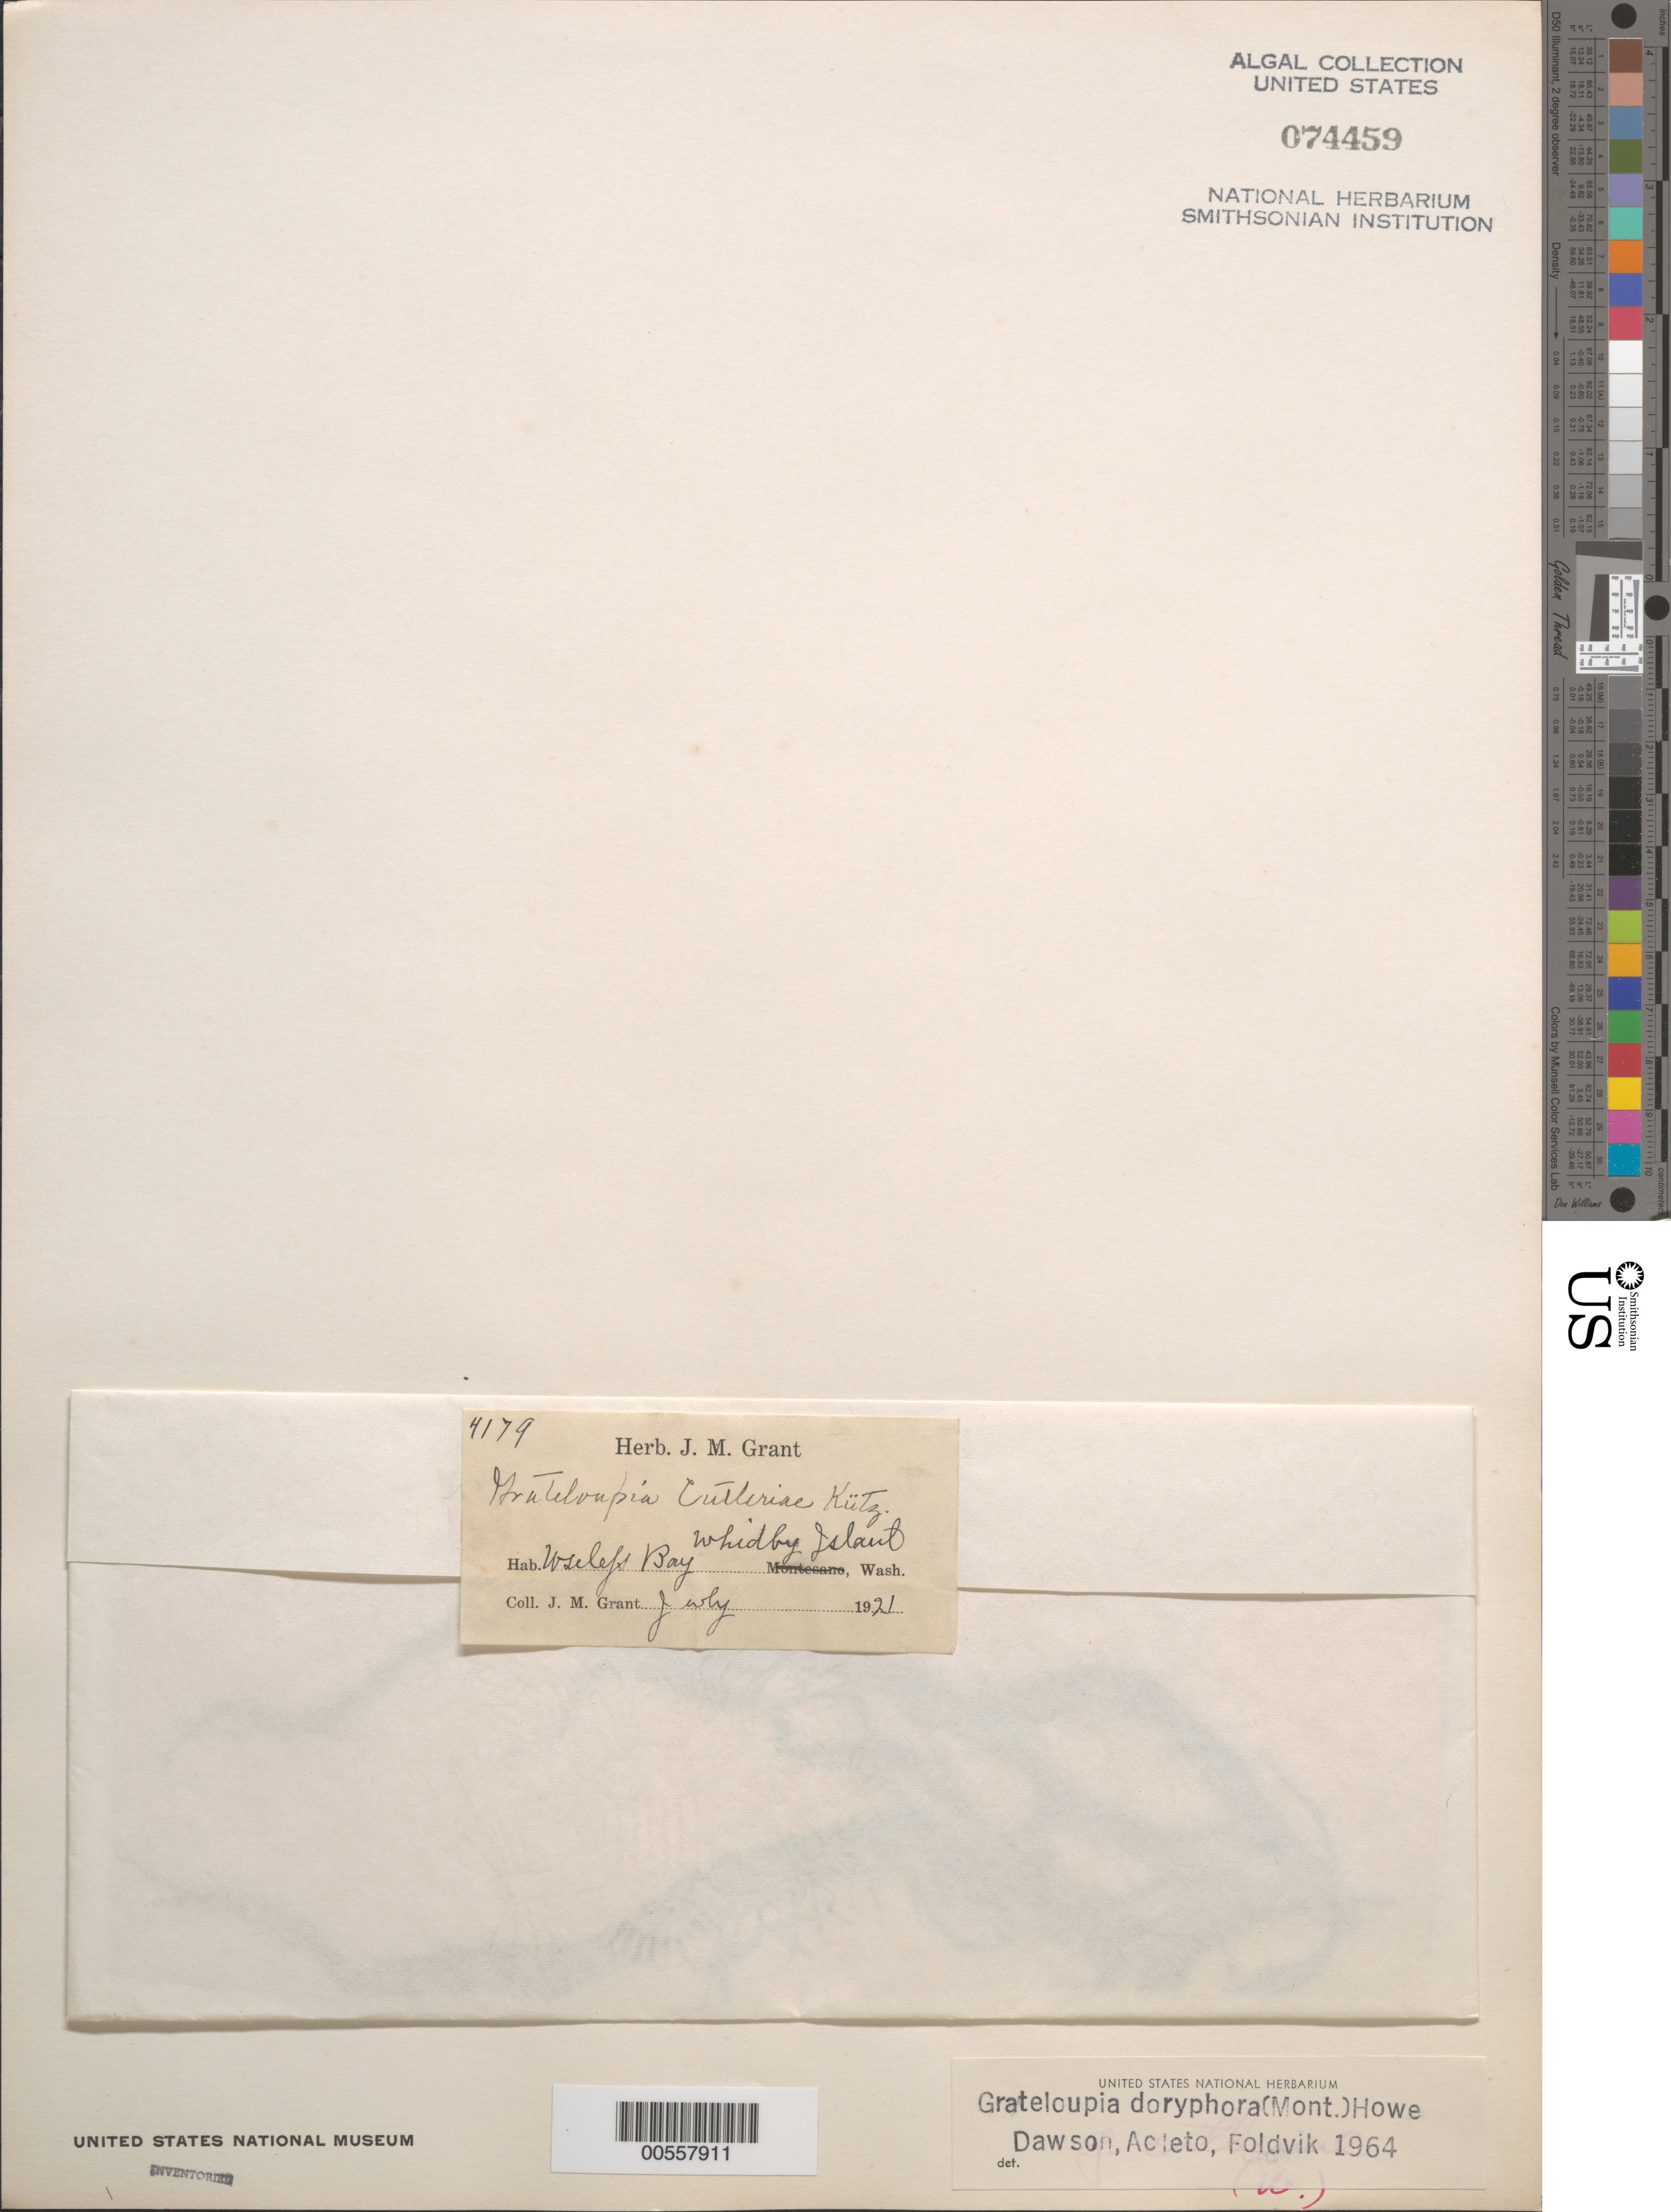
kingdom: Plantae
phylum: Rhodophyta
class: Florideophyceae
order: Halymeniales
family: Halymeniaceae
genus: Grateloupia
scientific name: Grateloupia doryphora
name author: (Mont.) Howe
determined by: Dawson, E. Y.; Acleto O., C.; Foldvik, N.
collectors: J. M. Grant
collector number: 4179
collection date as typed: Jul 1921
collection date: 1921-07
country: United States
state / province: Washington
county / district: Island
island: Whidbey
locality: Wselefs Bay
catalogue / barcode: US 74459